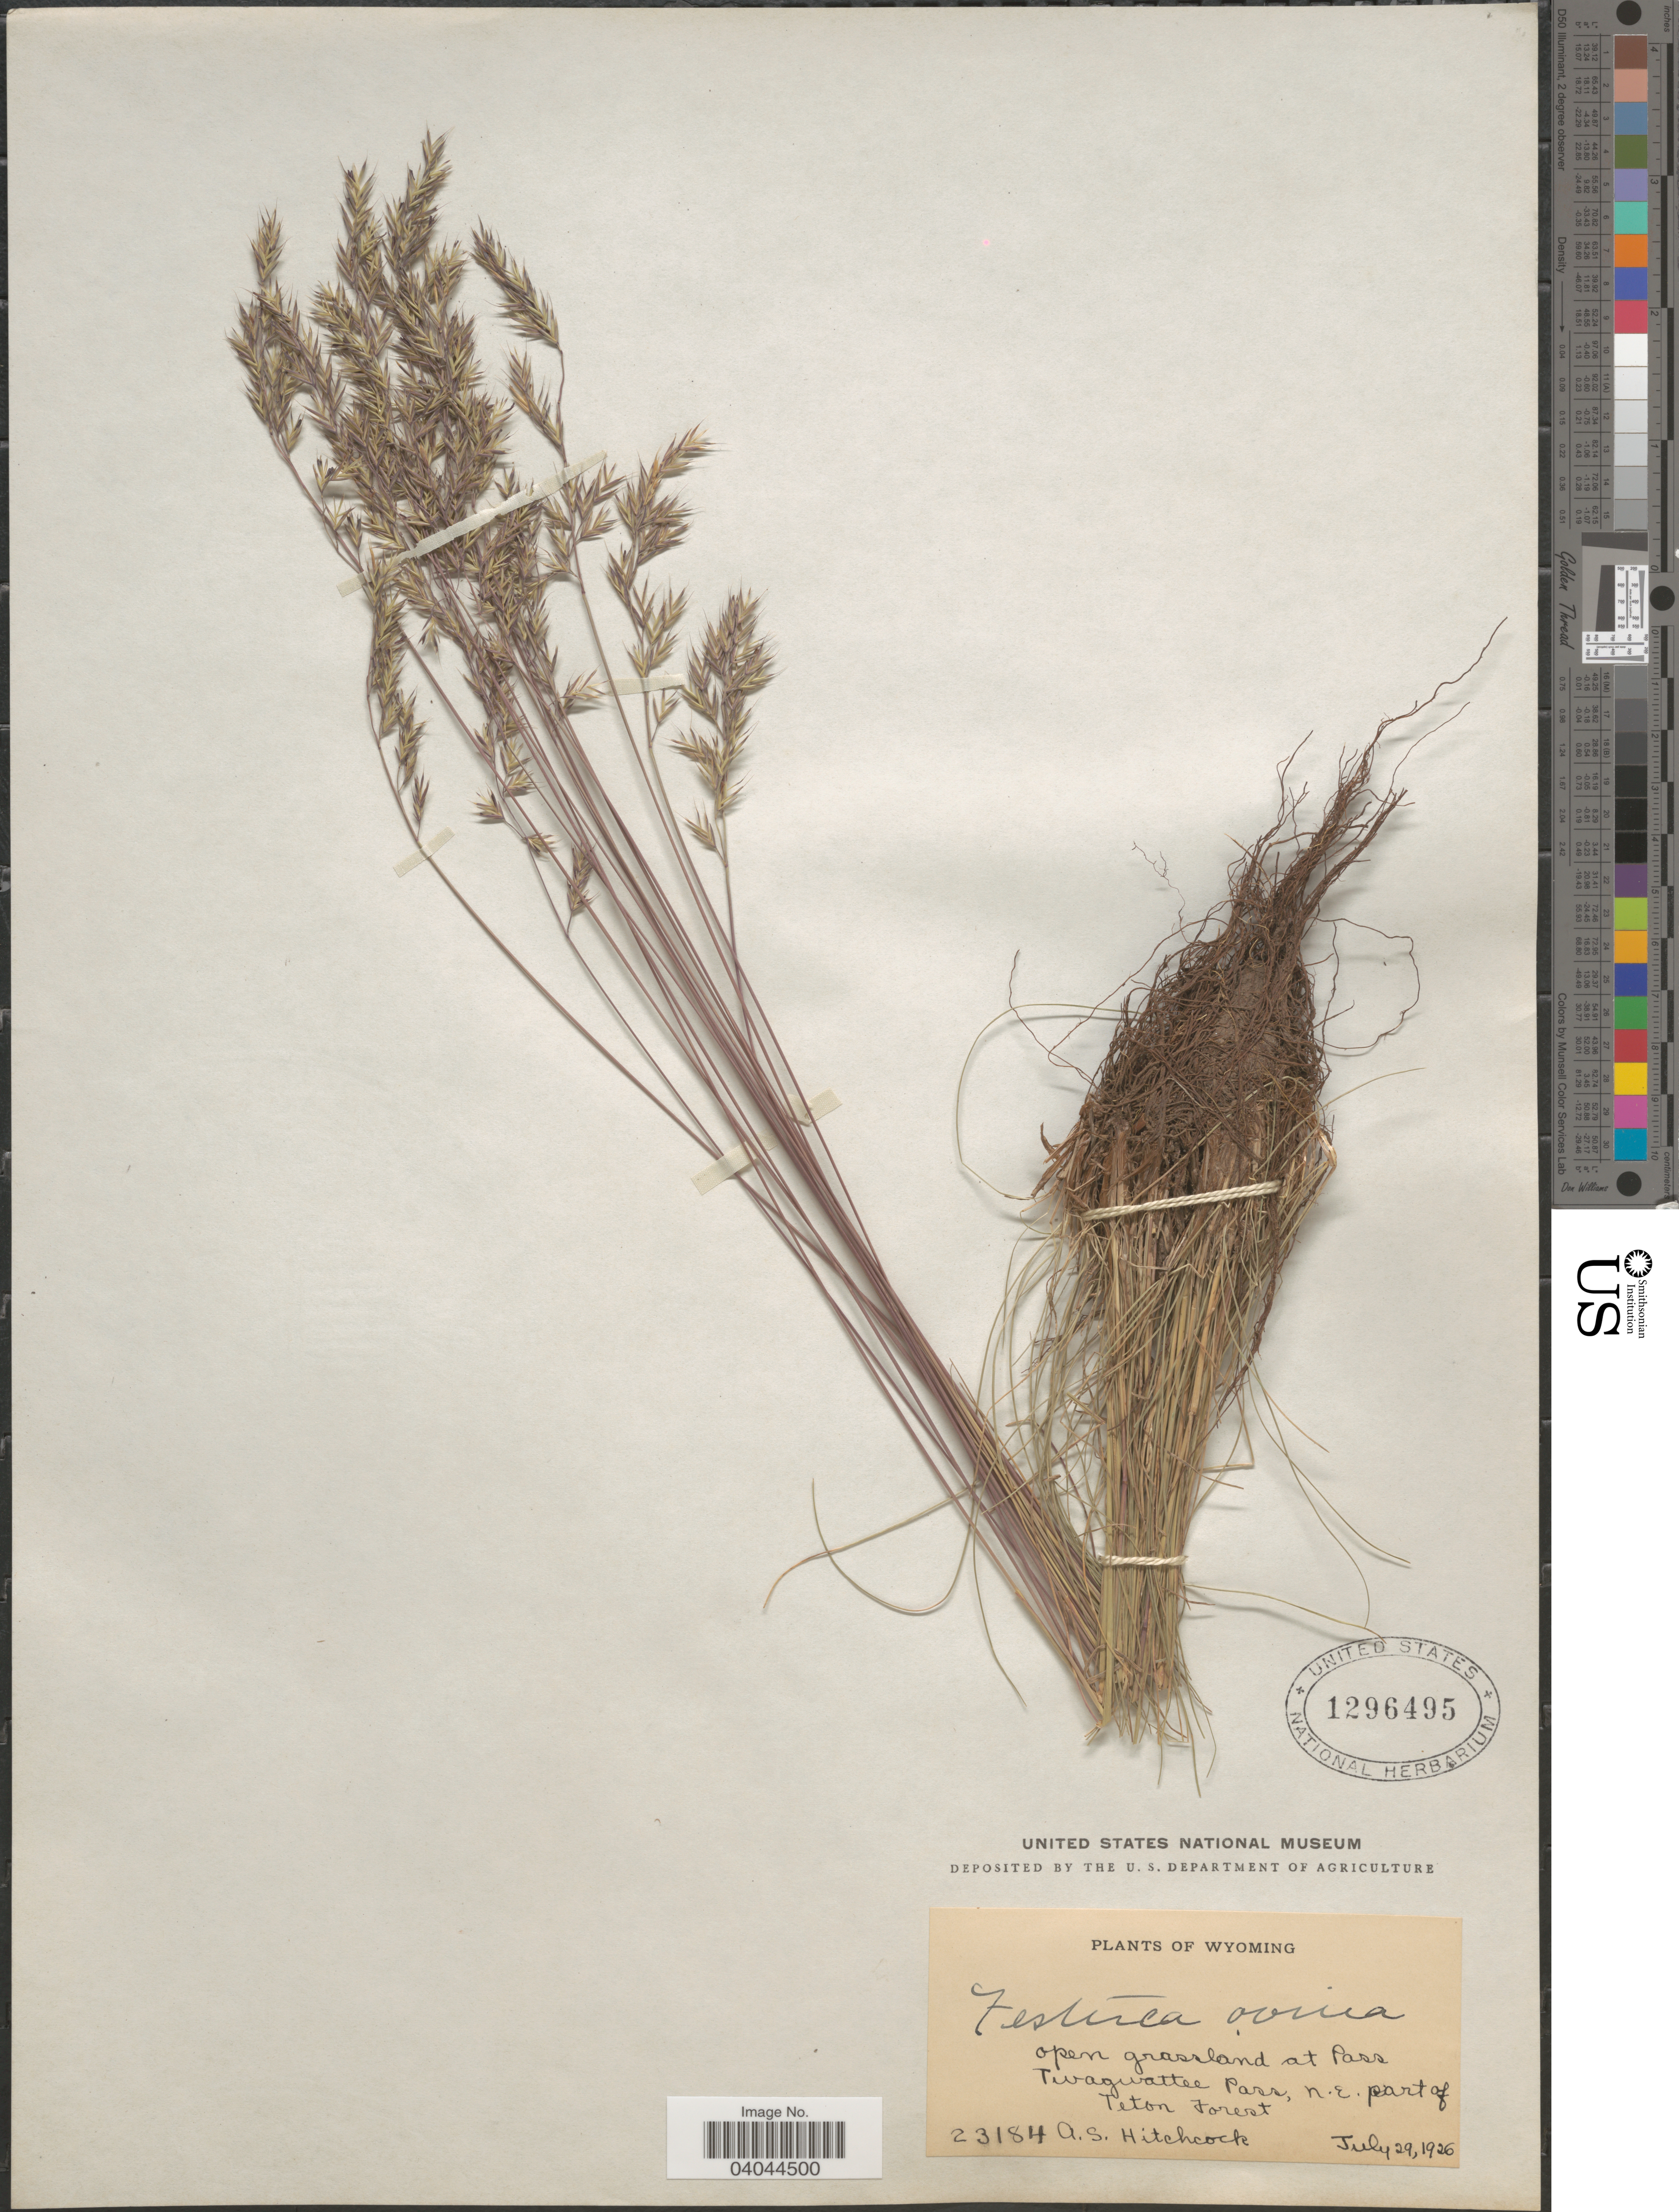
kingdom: Plantae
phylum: Tracheophyta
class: Liliopsida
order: Poales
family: Poaceae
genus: Festuca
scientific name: Festuca ovina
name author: L.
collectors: A. S. Hitchcock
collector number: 23184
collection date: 1926-07-29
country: United States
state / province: Wyoming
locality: Open grassland at Pass Twagwattee Pass, N.E. part of Teton Forest.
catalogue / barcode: US 1296495